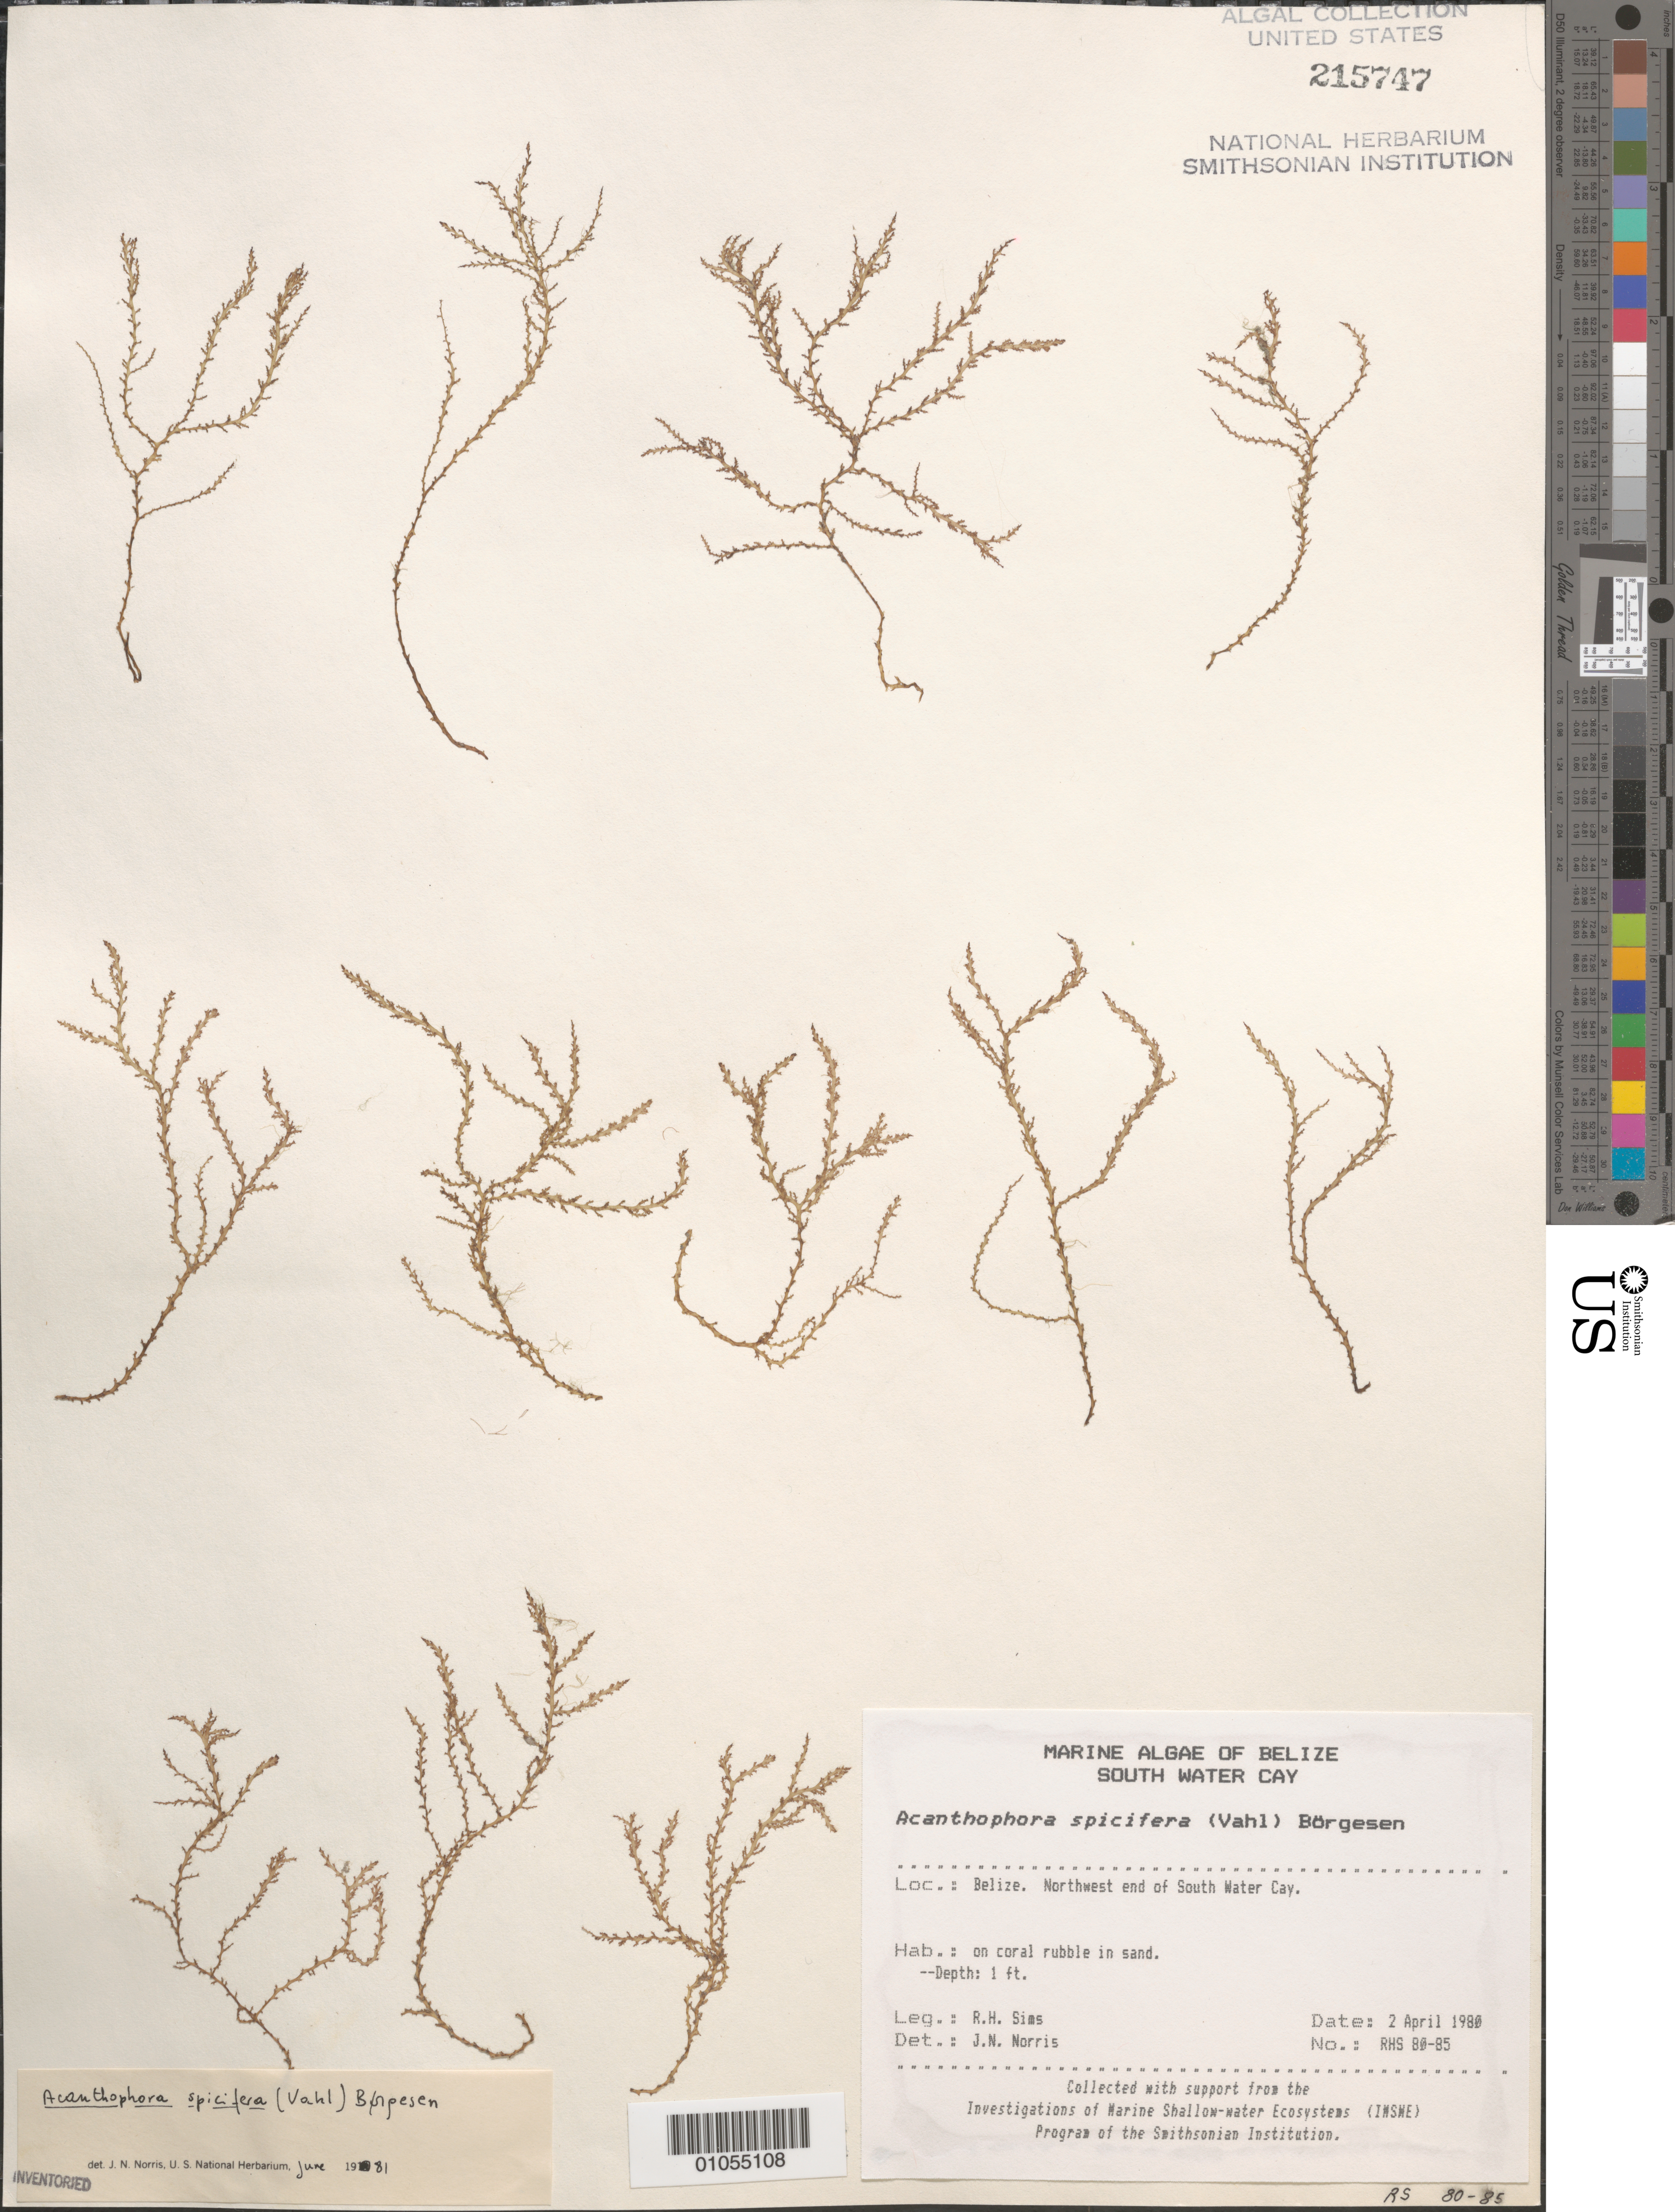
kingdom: Plantae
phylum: Rhodophyta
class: Florideophyceae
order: Ceramiales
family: Rhodomelaceae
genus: Acanthophora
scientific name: Acanthophora spicifera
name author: (Vahl) Børgesen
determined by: Norris, James N.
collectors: R. H. Sims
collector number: RHS 80-85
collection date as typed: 02 Apr 1980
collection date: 1980-04-02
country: Belize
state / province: Stann Creek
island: South Water Cay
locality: Northwest end of South Water Cay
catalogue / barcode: US 215747